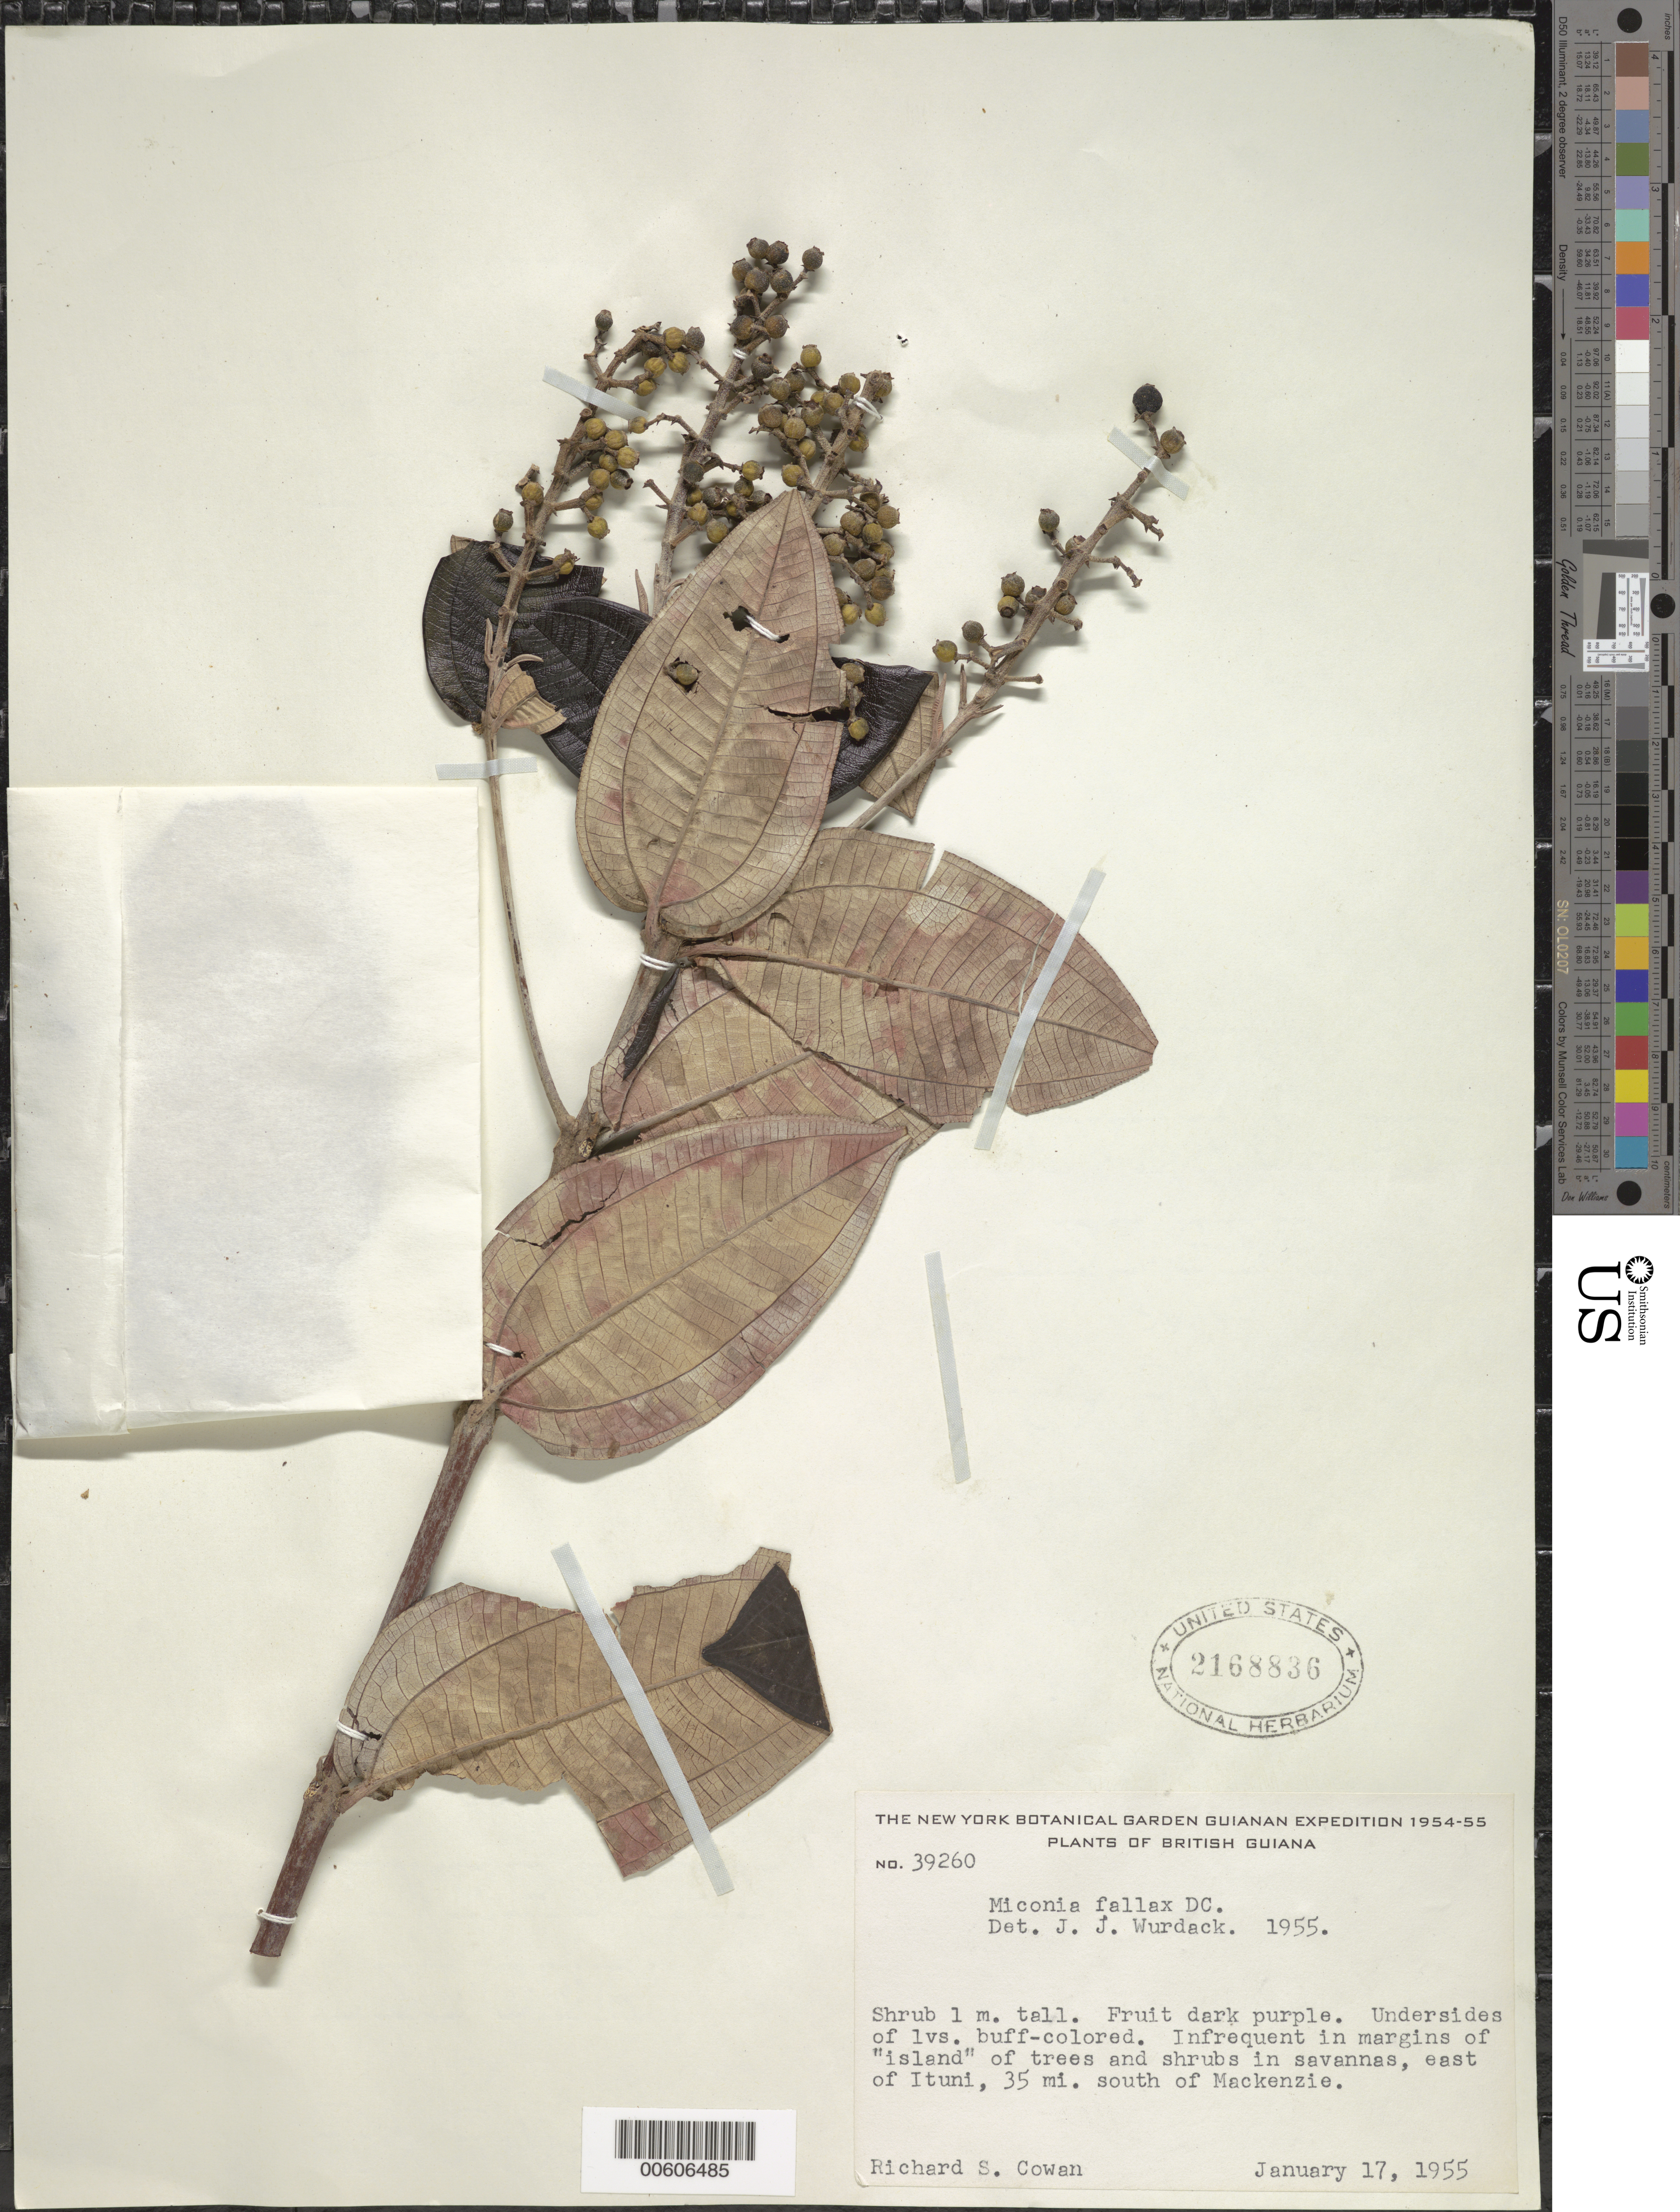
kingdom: Plantae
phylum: Tracheophyta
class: Magnoliopsida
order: Myrtales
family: Melastomataceae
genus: Miconia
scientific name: Miconia fallax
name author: DC.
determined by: Wurdack, John J., (US), US (UNITED STATES)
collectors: R. S. Cowan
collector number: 39260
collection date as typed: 17-Jan-55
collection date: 1955-01-17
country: Guyana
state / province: U. Demerara-Berbice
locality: Mackenzie Mines area, vic. E of Ituni, 35 mi. S of Mackenzie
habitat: Margins of "islands" of trees and shrubs in savannas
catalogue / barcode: US 2168836